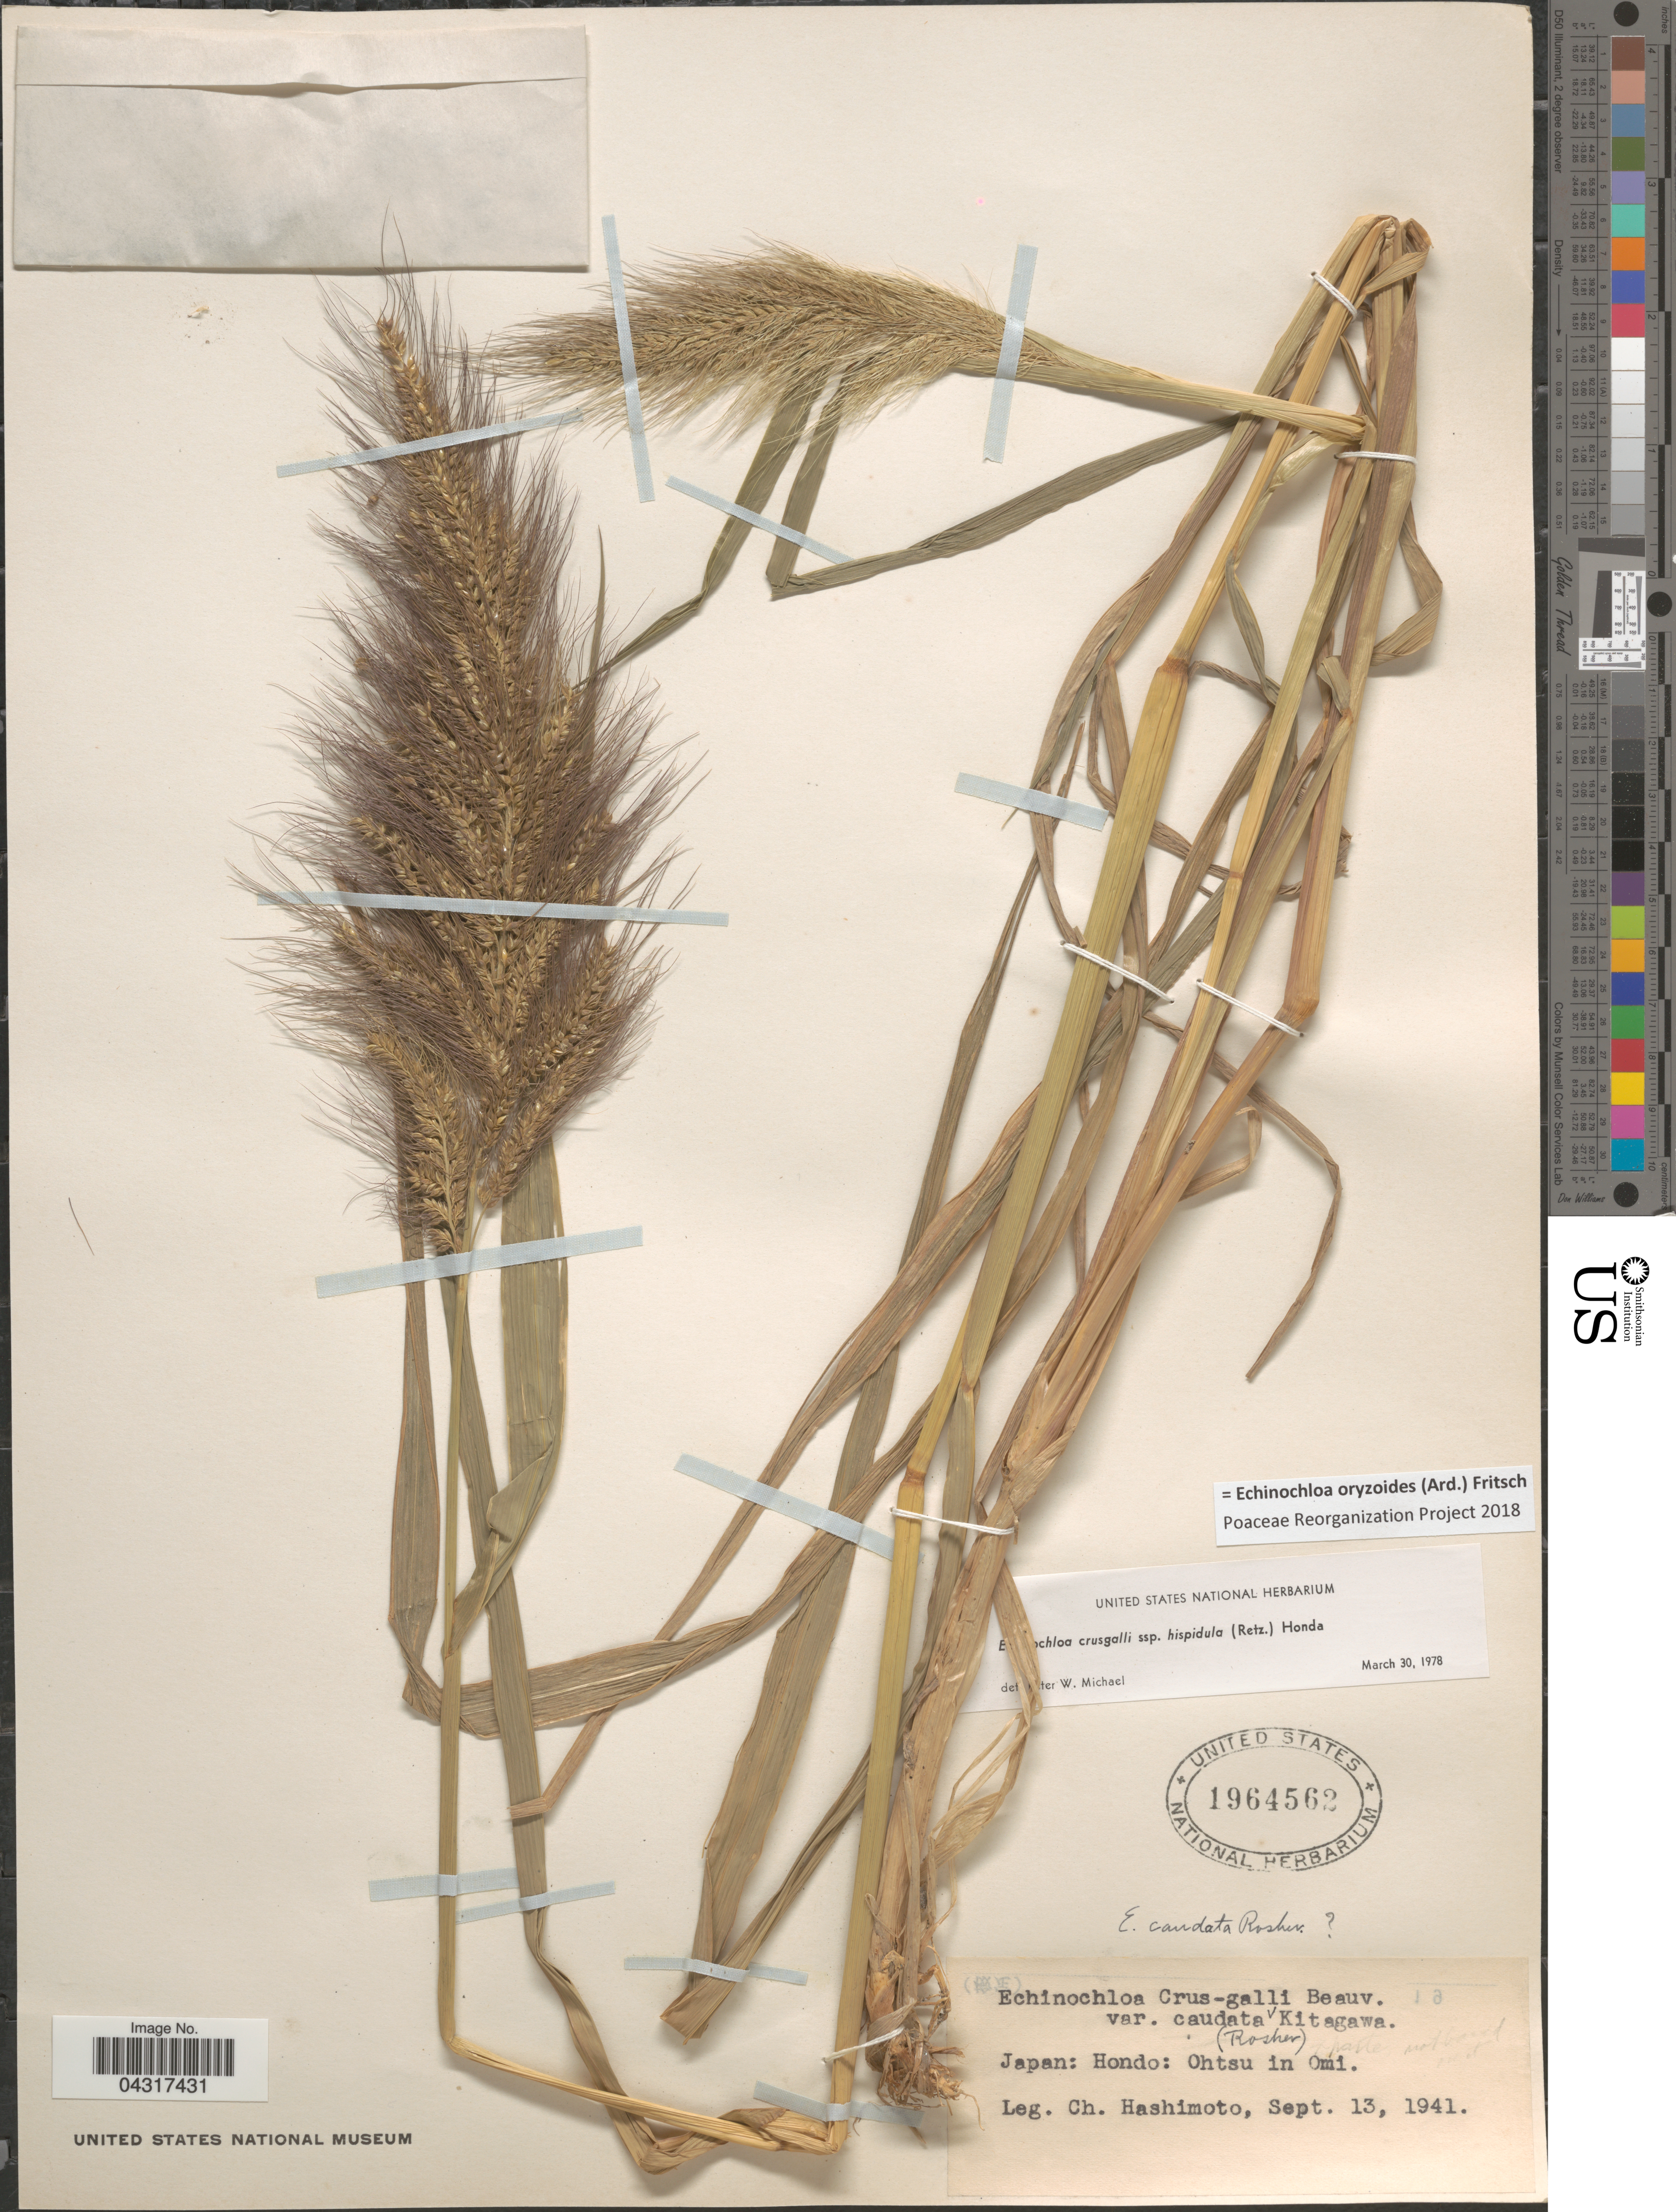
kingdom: Plantae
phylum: Tracheophyta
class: Liliopsida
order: Poales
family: Poaceae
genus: Echinochloa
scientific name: Echinochloa oryzoides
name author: (Ard.) Fritsch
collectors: C. Hashimoto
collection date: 1941-09-13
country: Japan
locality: Hondo: Ohtsu in Omi.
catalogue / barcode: US 1964562